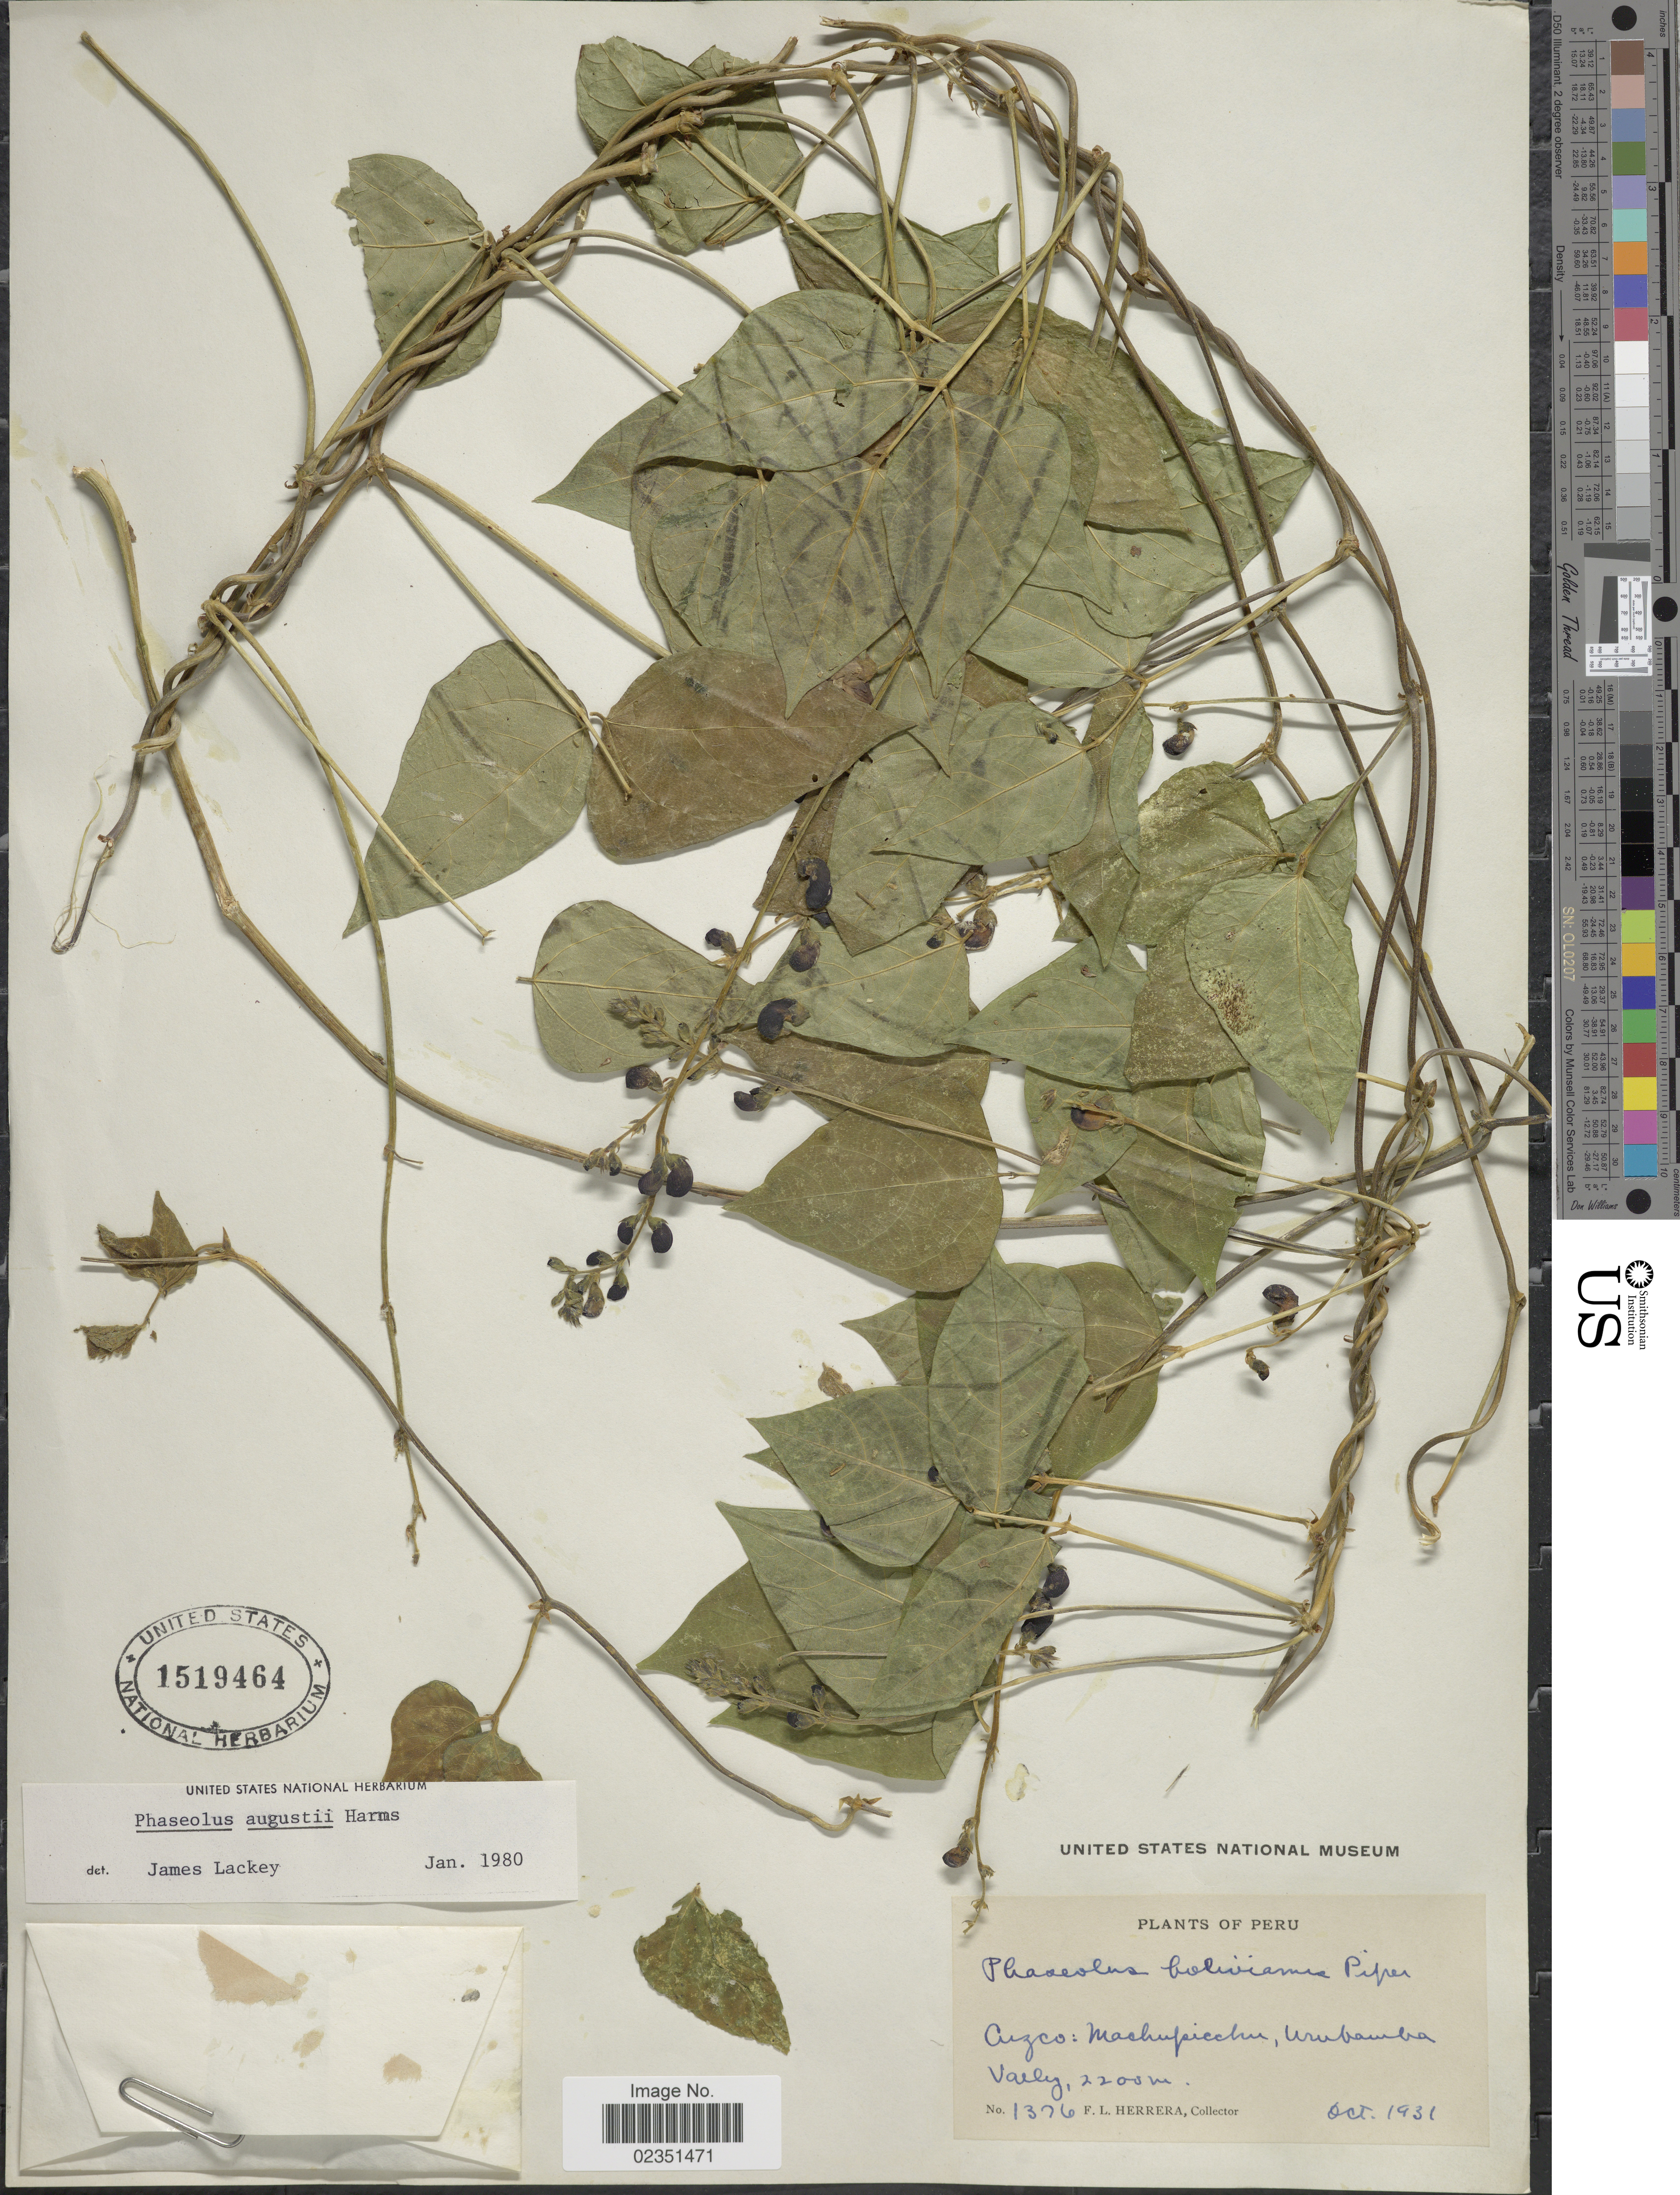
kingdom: Plantae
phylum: Tracheophyta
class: Magnoliopsida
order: Fabales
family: Fabaceae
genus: Phaseolus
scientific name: Phaseolus augusti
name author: Harms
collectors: F. L. Herrera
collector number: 1376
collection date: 1931-10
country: Peru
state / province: Cusco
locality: Machu Picchu, Urubamba Valley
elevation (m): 2200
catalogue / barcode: US 1519464